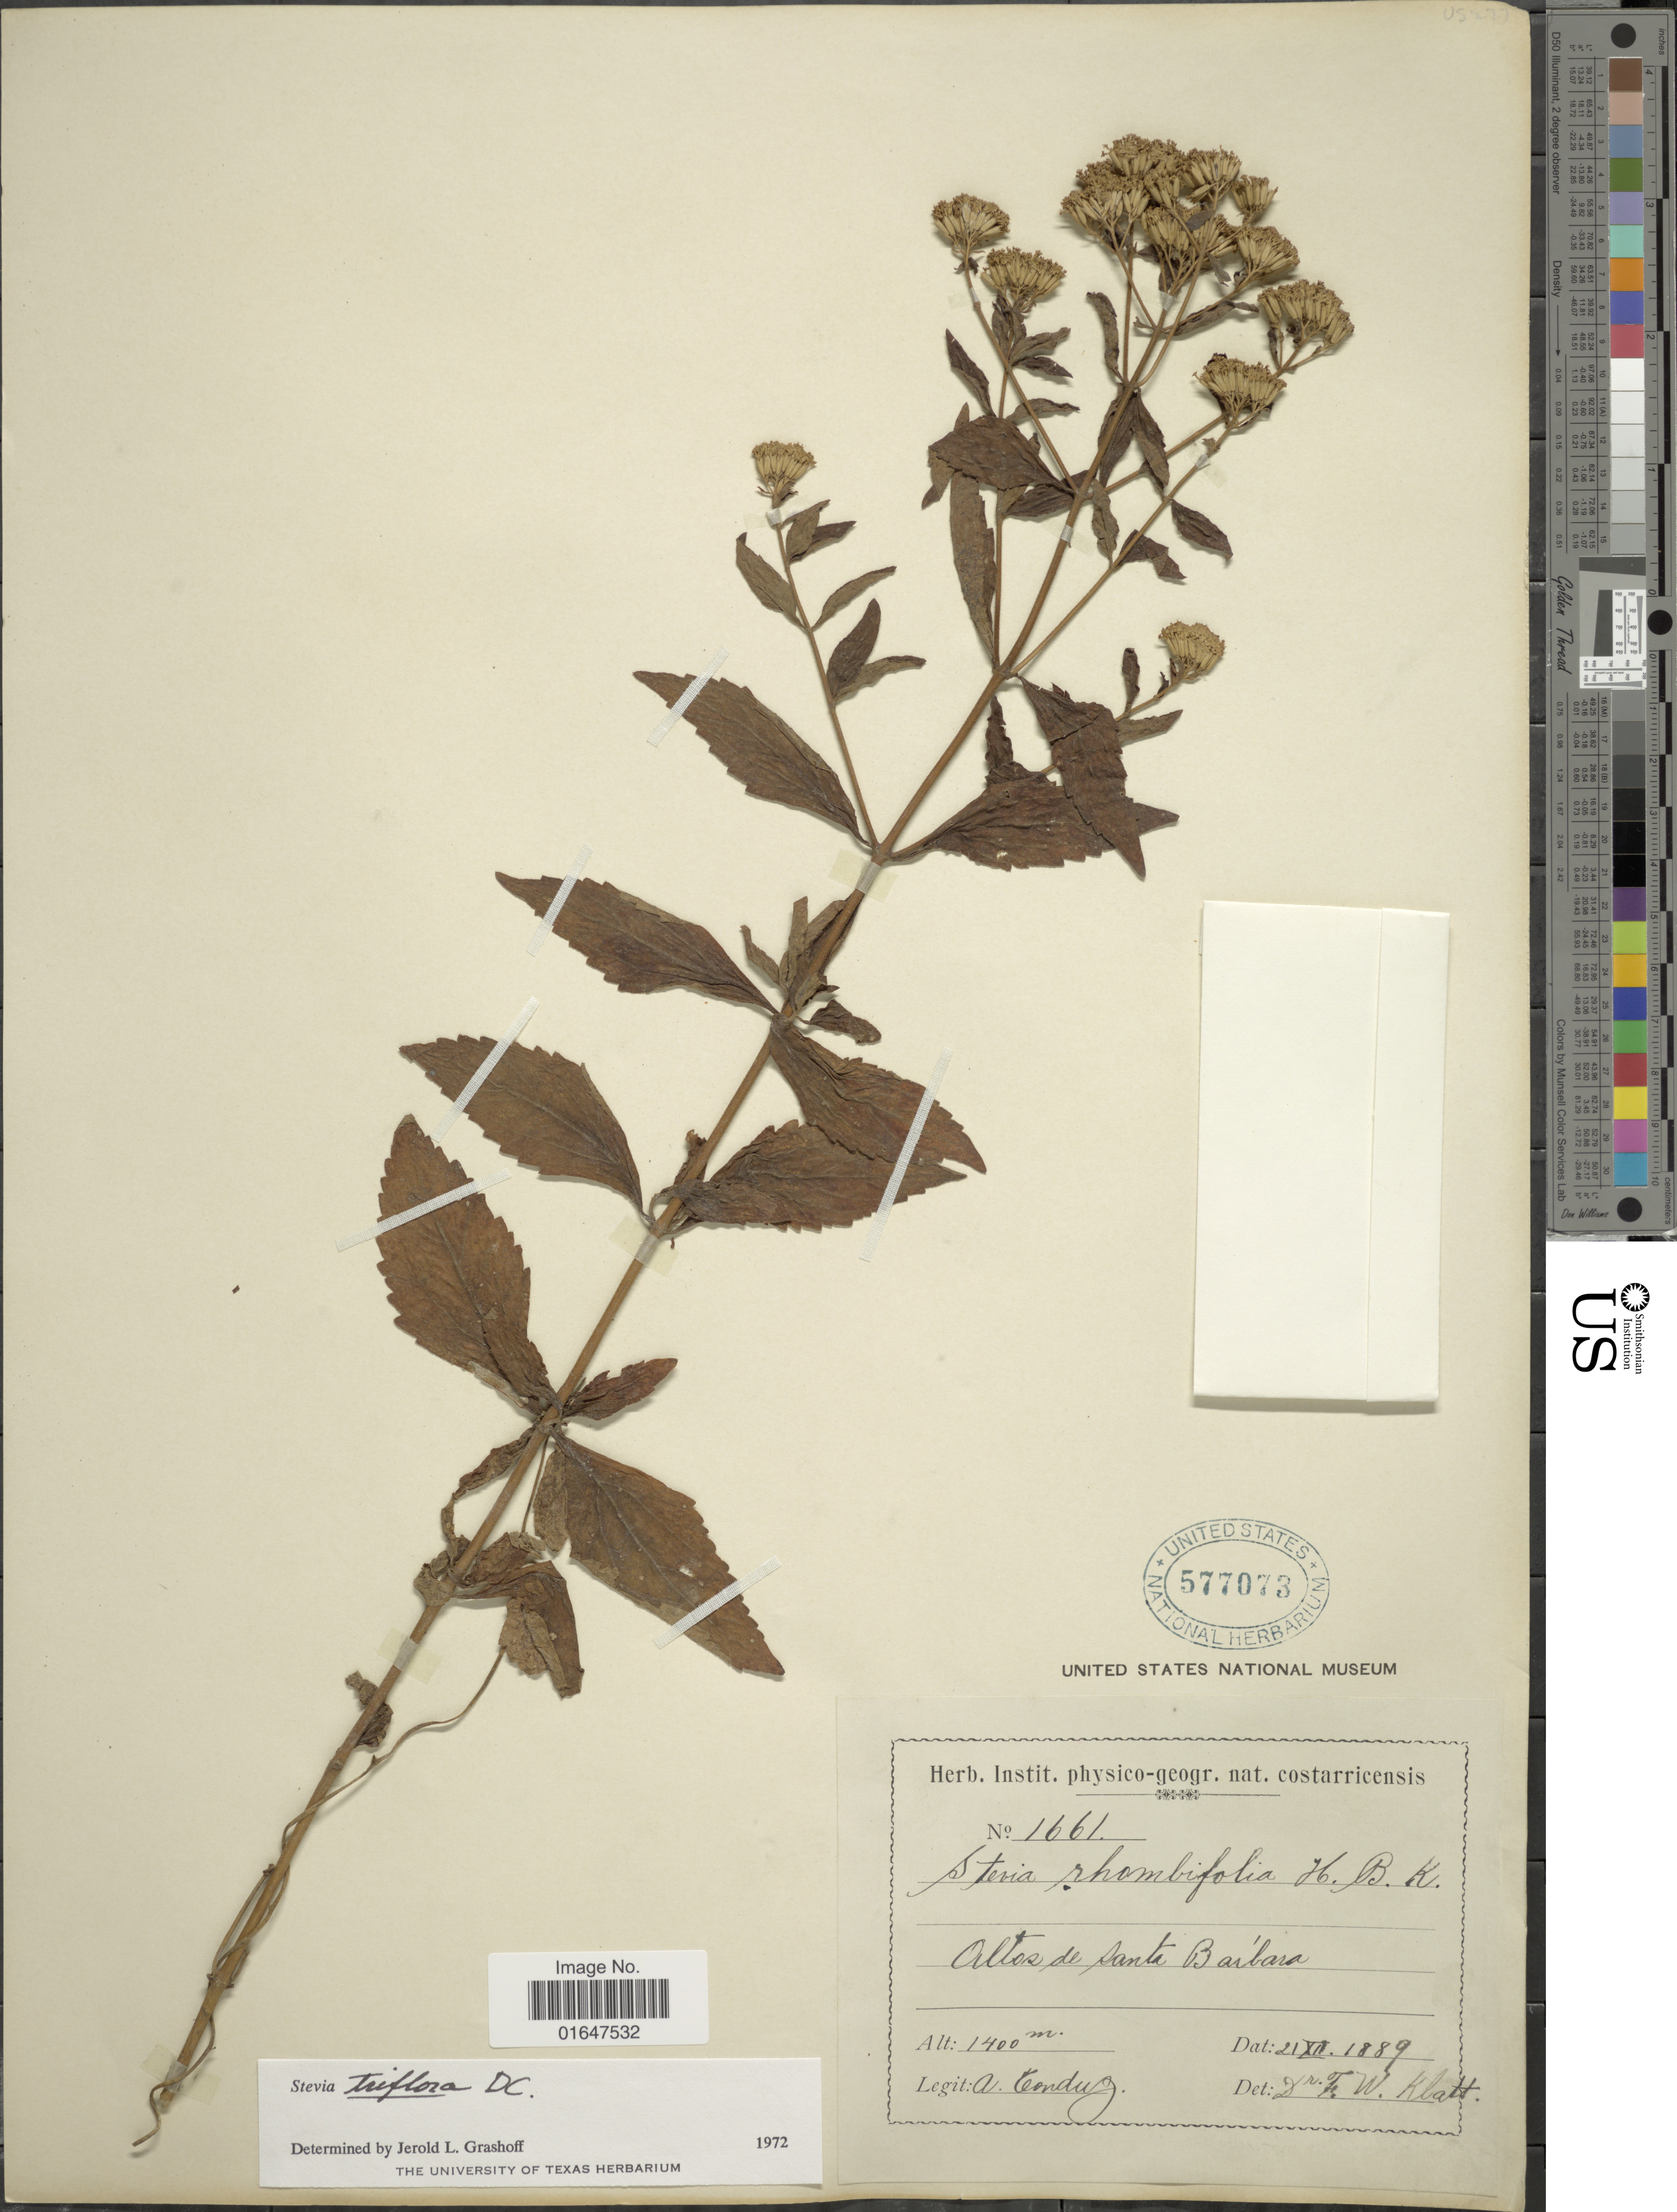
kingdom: Plantae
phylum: Tracheophyta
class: Magnoliopsida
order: Asterales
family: Asteraceae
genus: Stevia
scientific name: Stevia triflora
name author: DC.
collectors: A. Tonduz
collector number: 1661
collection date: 1889-12-21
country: Honduras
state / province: Santa Bárbara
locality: Altos de Santa Barbara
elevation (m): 1400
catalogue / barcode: US 577073